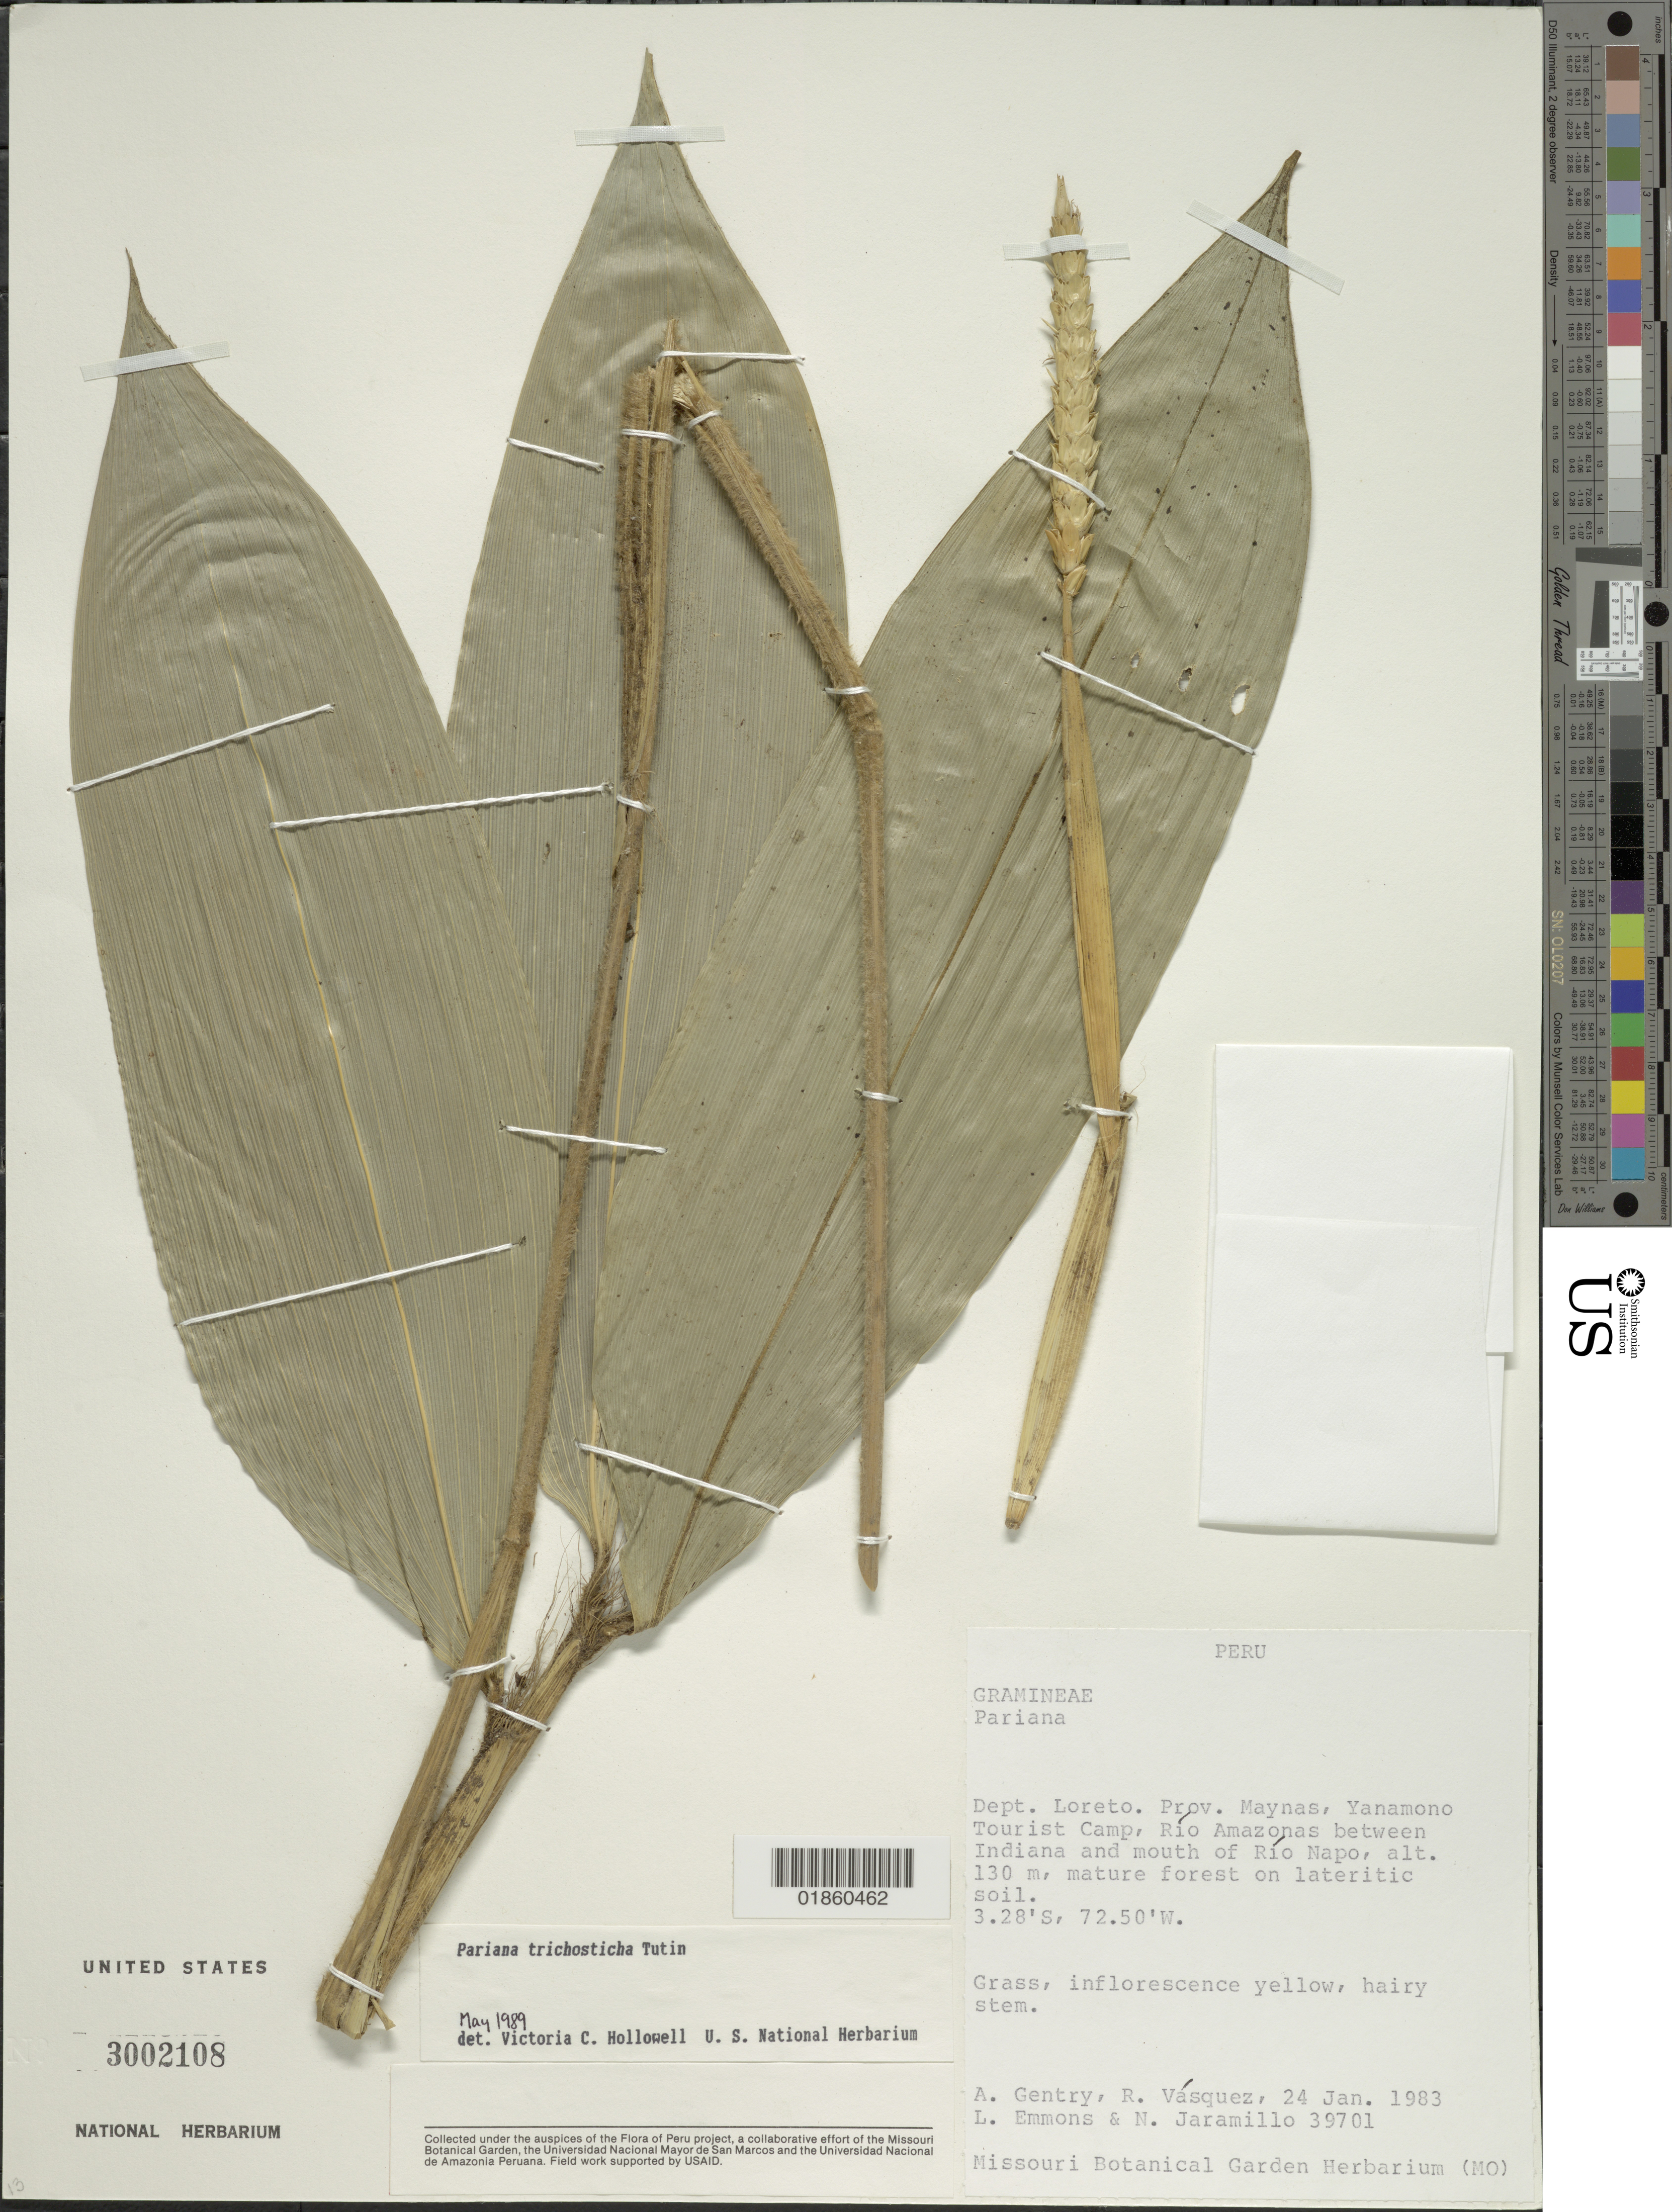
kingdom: Plantae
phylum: Tracheophyta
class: Liliopsida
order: Poales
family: Poaceae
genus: Pariana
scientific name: Pariana trichosticha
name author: Tutin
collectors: A. H. Gentry, R. Vásquez, L. Emmons & N. Jaramillo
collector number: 39701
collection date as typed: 24 Jan 1983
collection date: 1983-01-24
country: Peru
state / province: Loreto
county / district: Maynas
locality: Yanamono Tourist Camp, Rio Amazonas, between Indiana and mouth of Rio Napo.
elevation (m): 130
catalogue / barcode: US 3002108